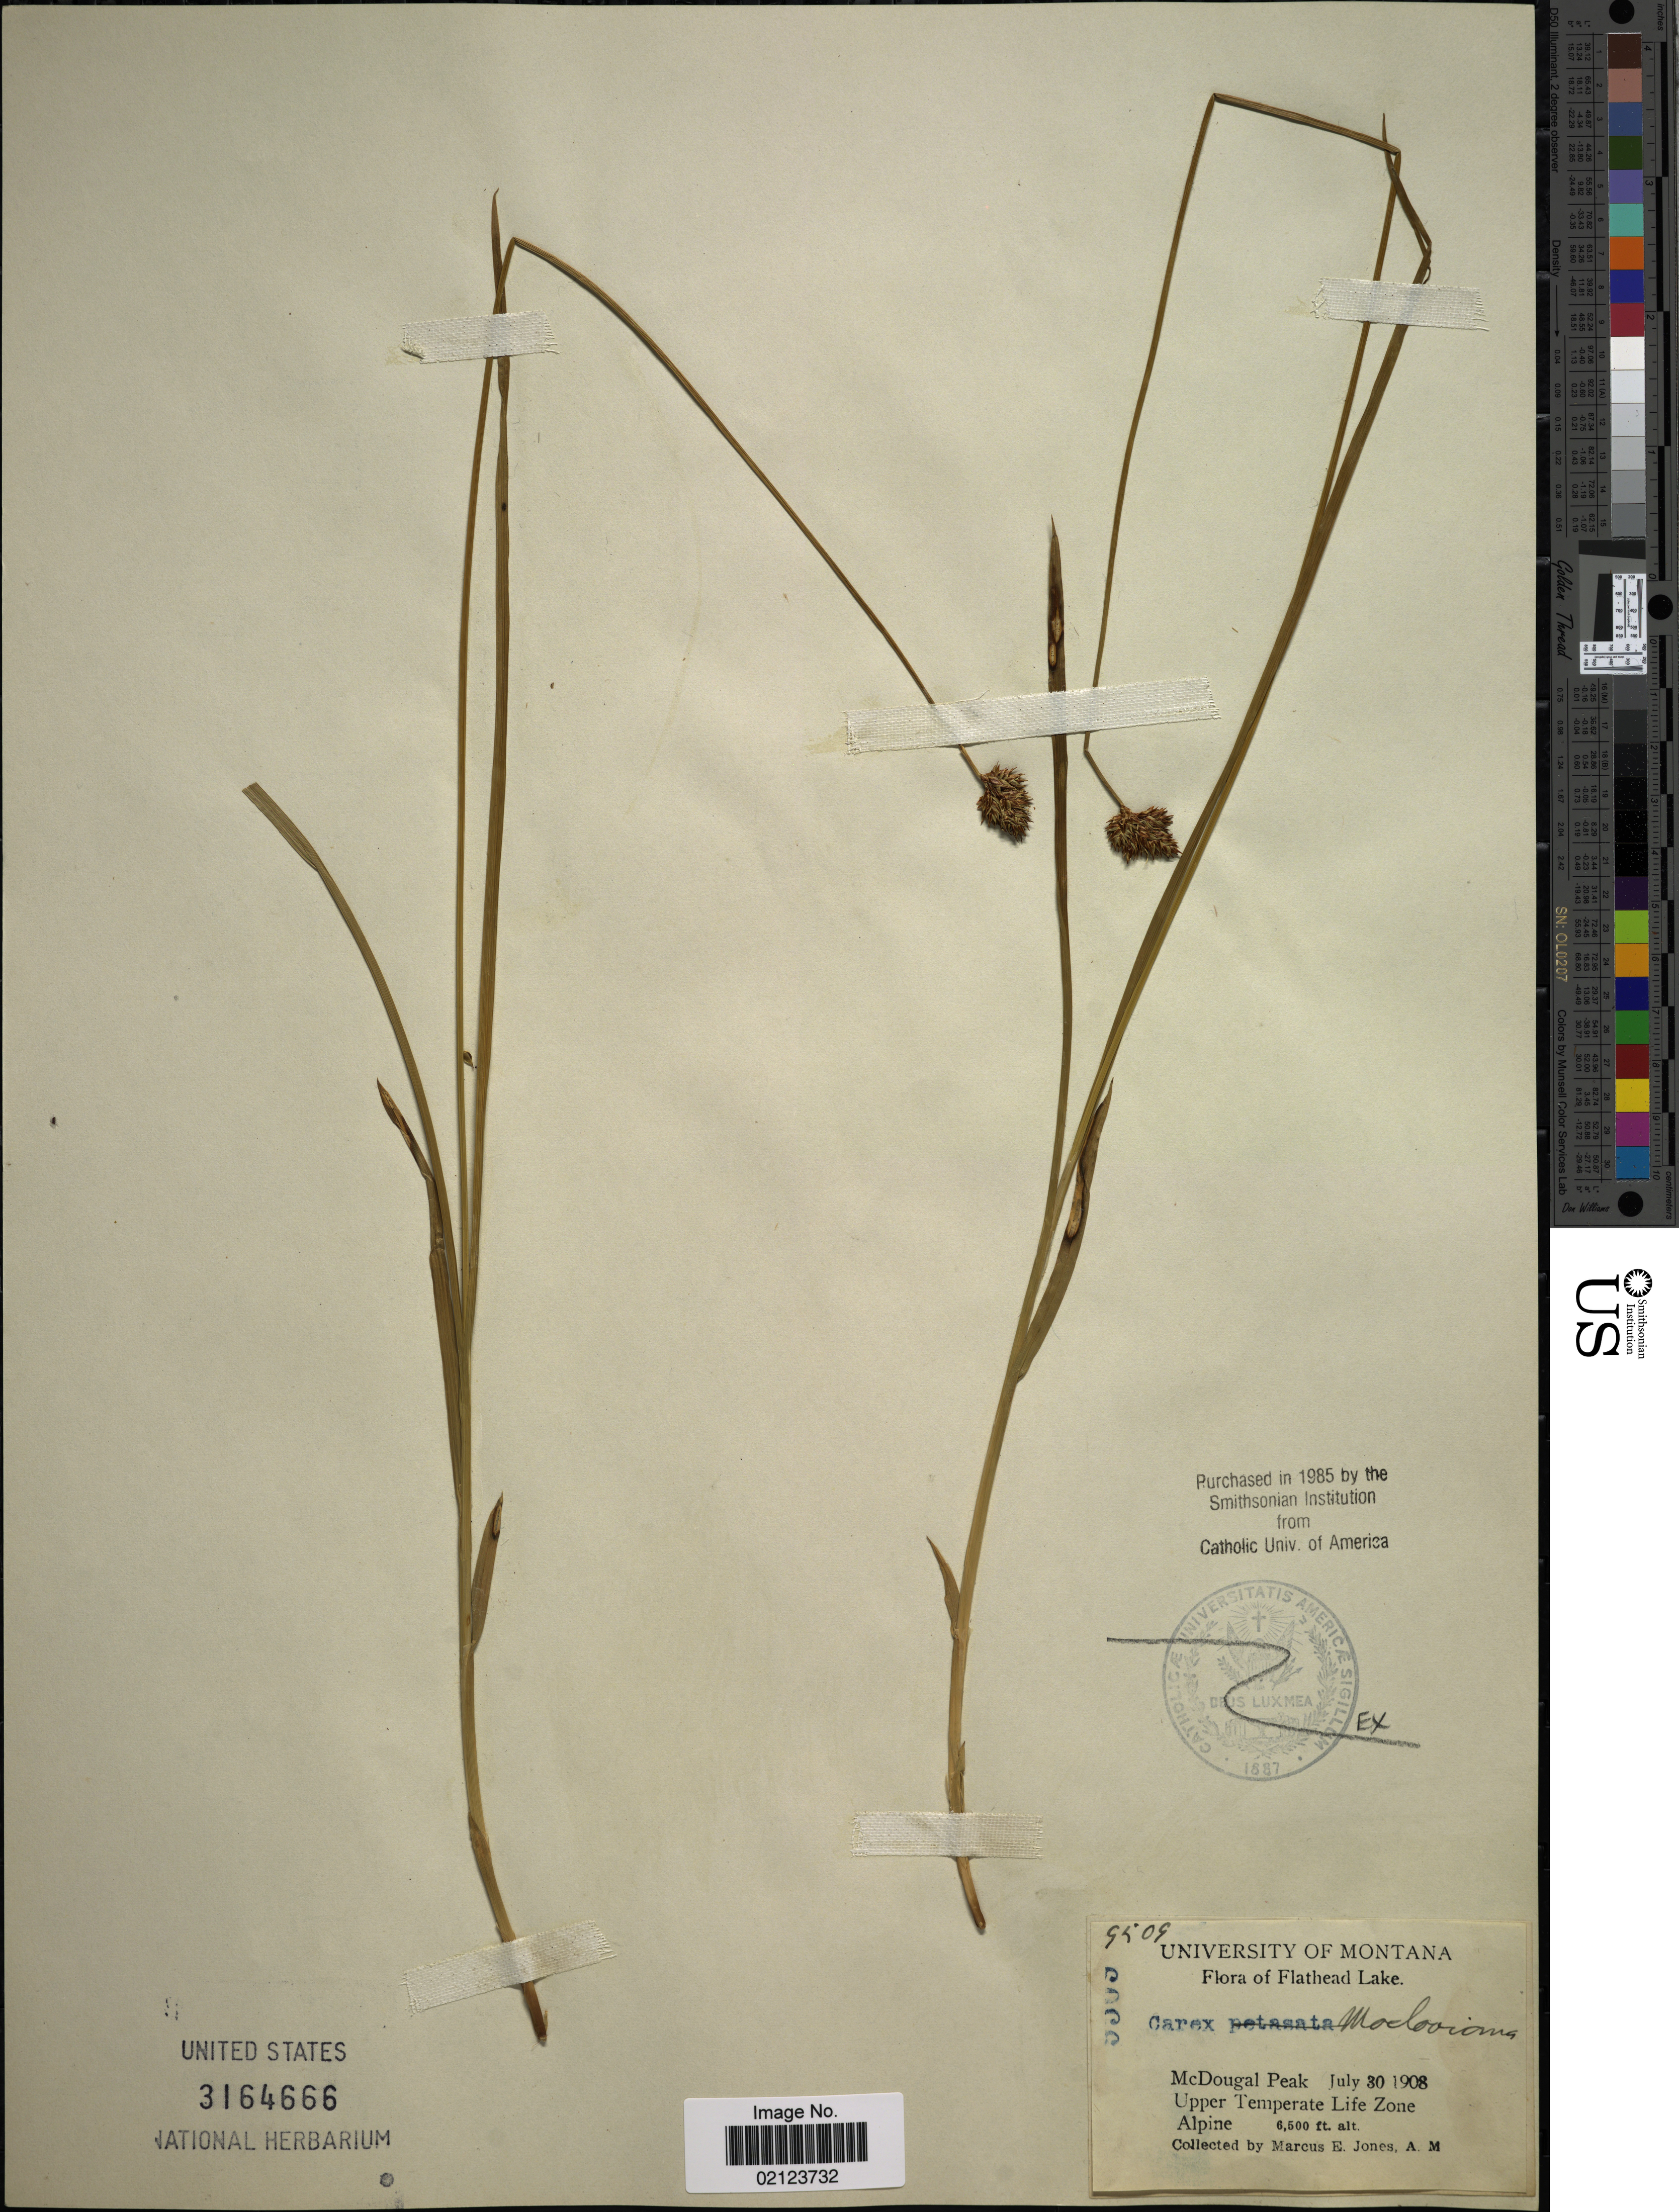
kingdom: Plantae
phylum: Tracheophyta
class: Liliopsida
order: Poales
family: Cyperaceae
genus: Carex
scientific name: Carex macloviana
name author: d'Urv.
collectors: M. E. Jones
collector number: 9509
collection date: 1908-07-30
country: United States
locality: Flathead Lake. McDougal Peak. Upper Temperate Life Zone. Alpine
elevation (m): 1981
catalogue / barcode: US 3164666